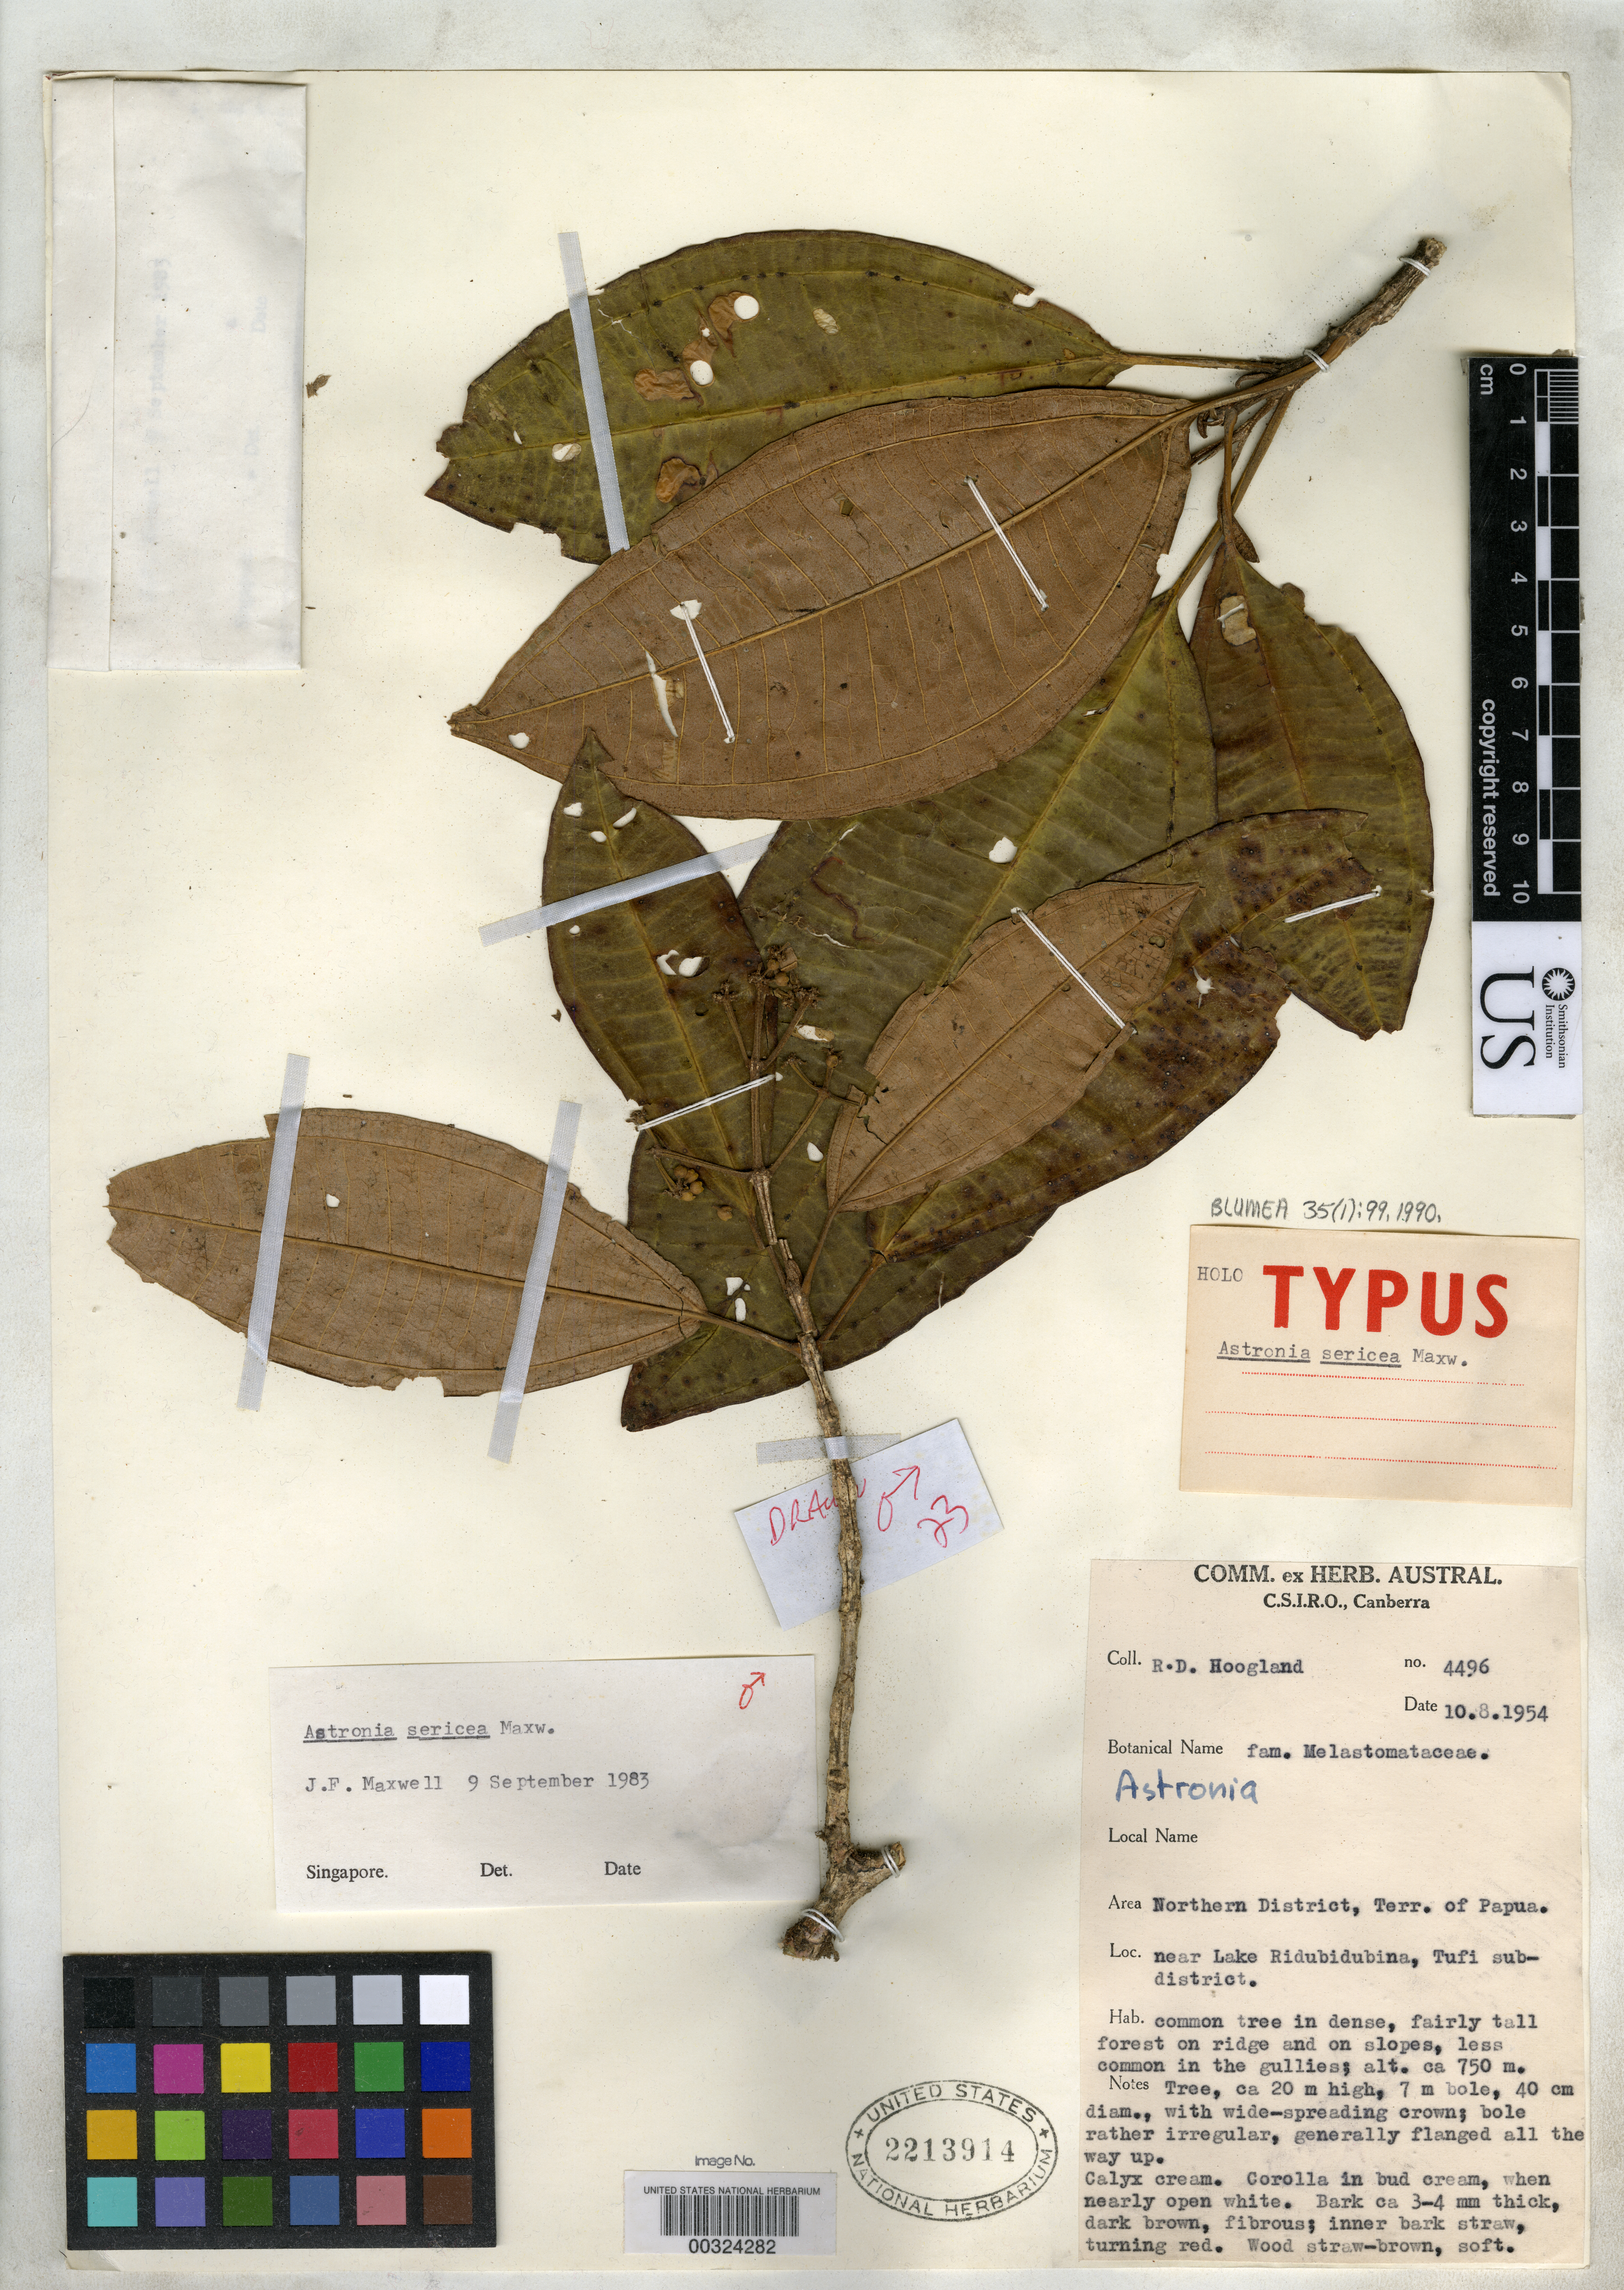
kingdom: Plantae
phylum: Tracheophyta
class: Magnoliopsida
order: Myrtales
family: Melastomataceae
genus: Astronia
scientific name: Astronia sericea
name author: J.F. Maxwell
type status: Holotype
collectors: R. D. Hoogland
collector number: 4496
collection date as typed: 10 Aug 1954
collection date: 1954-08-10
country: Papua New Guinea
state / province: Northern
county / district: Tufi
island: New Guinea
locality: Near Lake Ridubidubina.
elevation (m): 750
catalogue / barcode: US 2213914